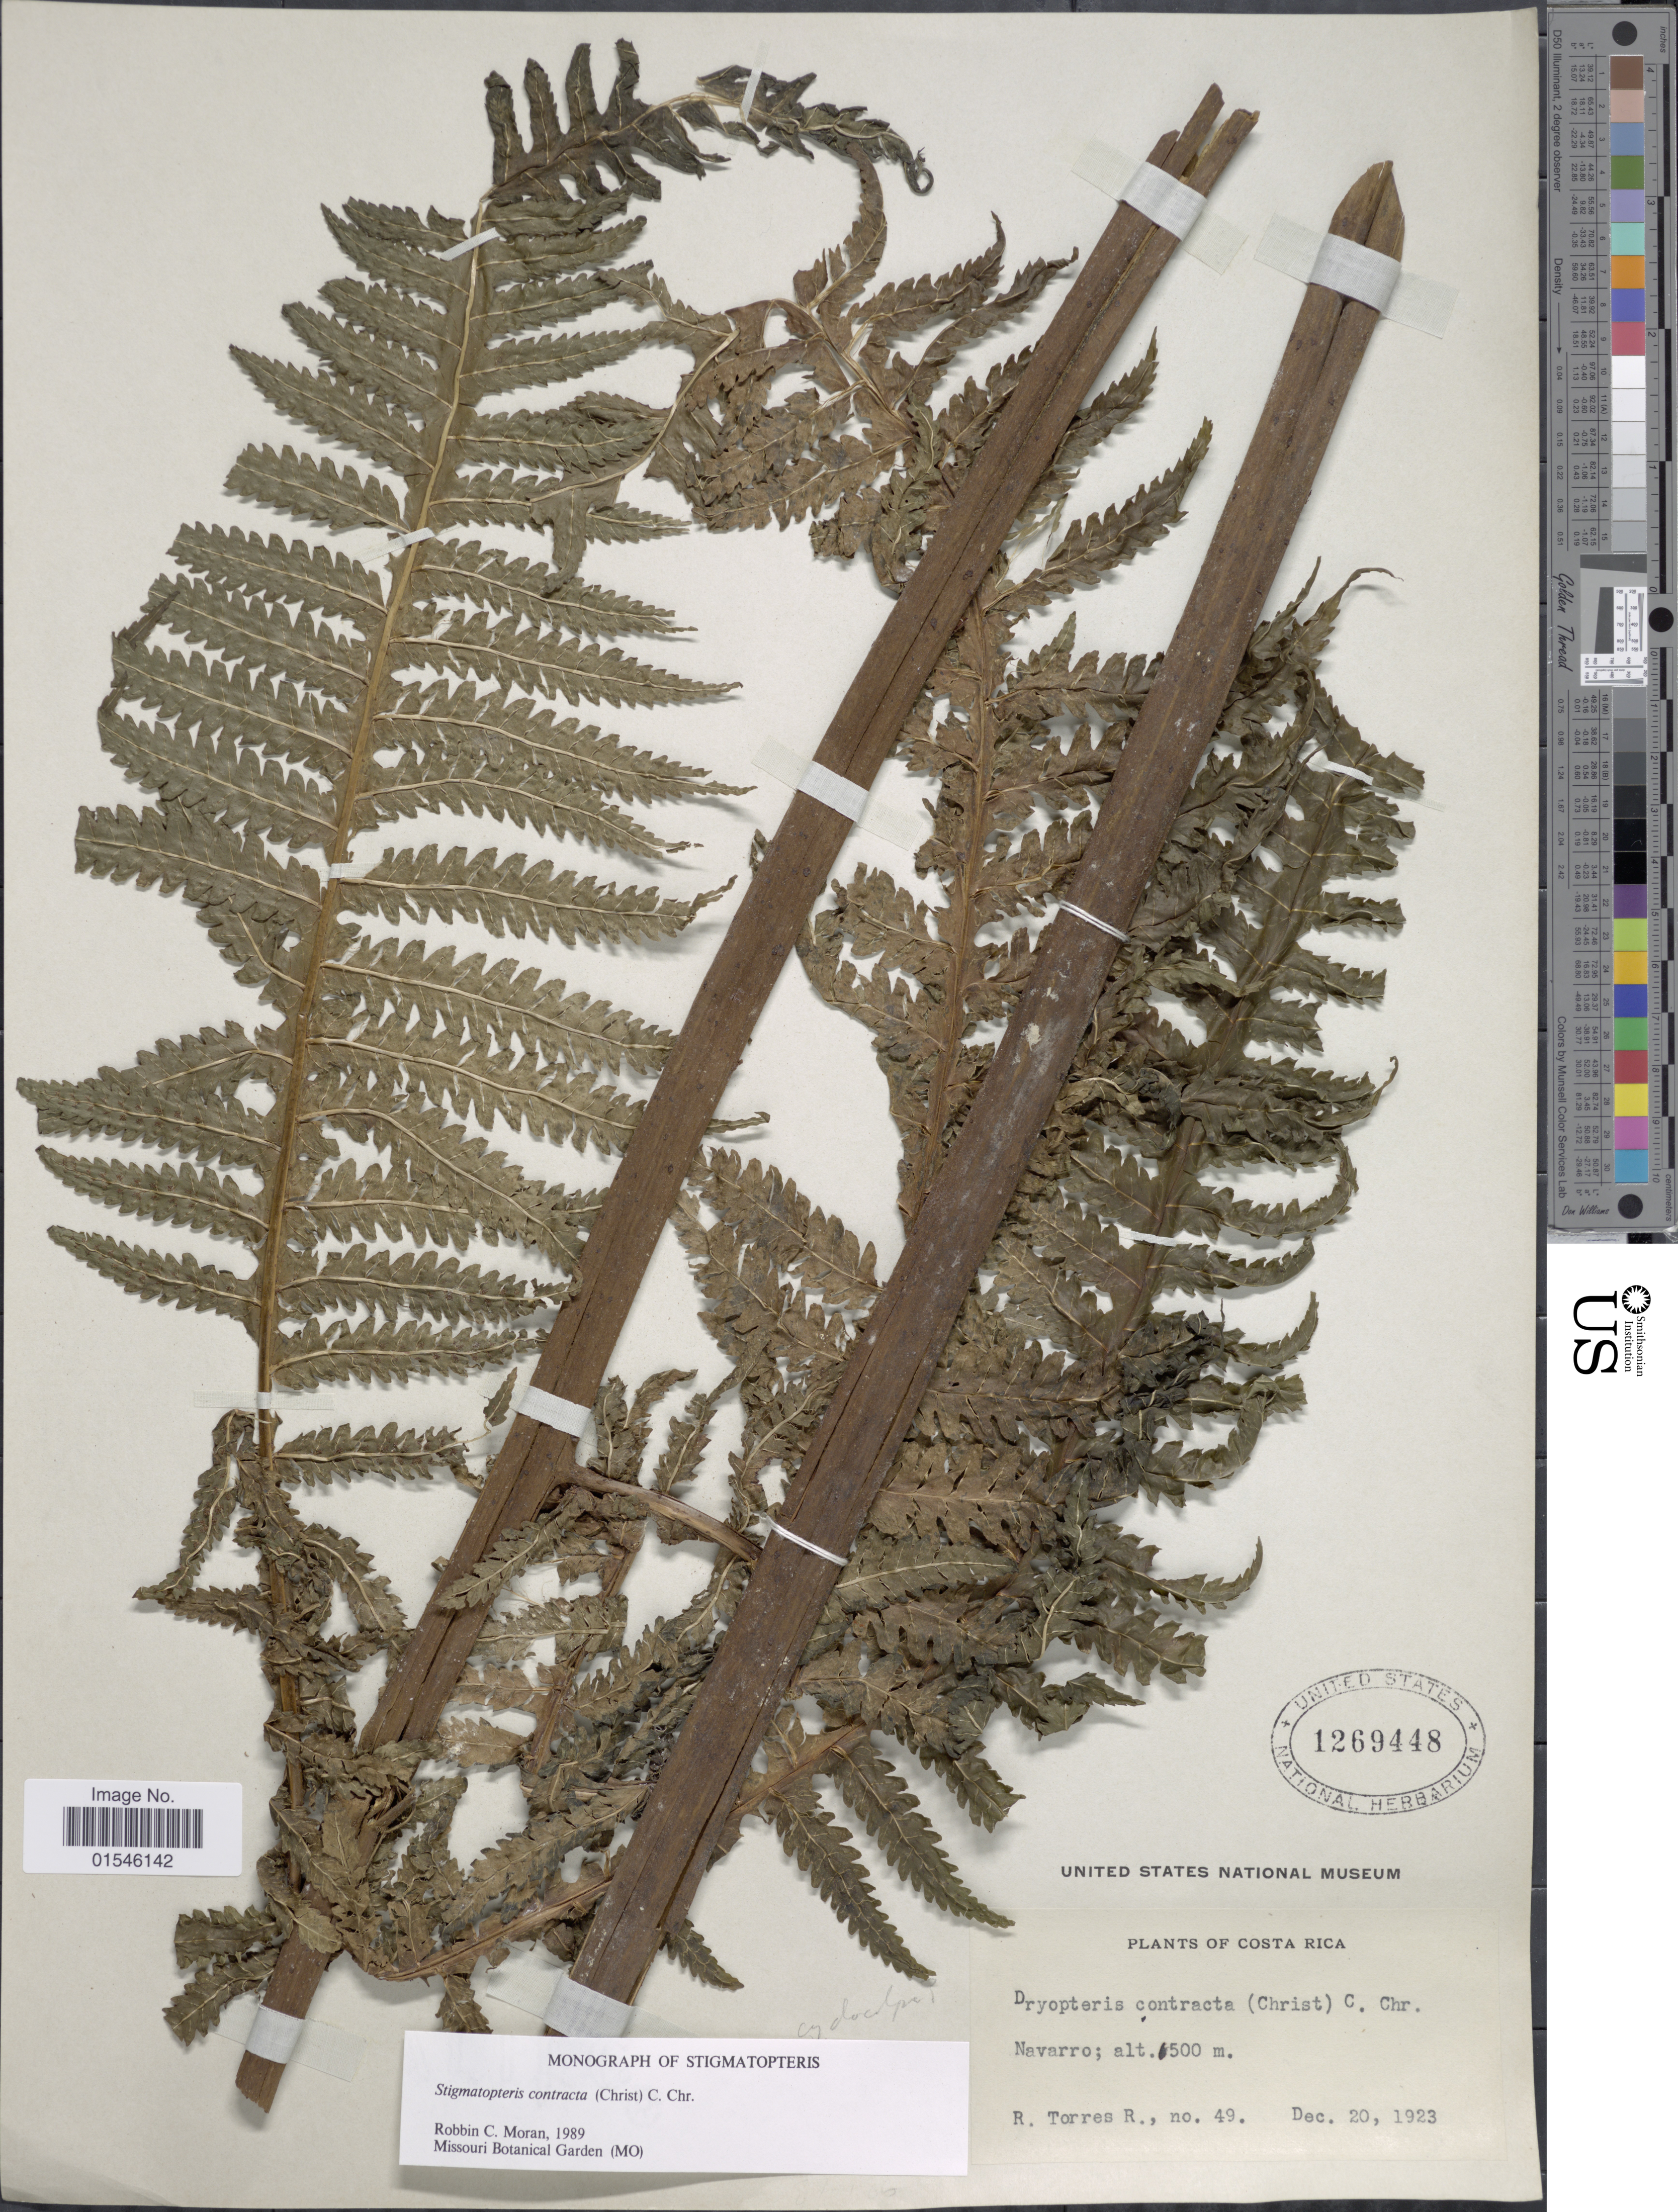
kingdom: Plantae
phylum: Tracheophyta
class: Polypodiopsida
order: Polypodiales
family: Dryopteridaceae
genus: Stigmatopteris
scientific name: Stigmatopteris contracta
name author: (Christ) C. Chr.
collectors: R. Torres R.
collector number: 49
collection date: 1923-12-20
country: Costa Rica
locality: Navarro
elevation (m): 1500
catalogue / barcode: US 1269448